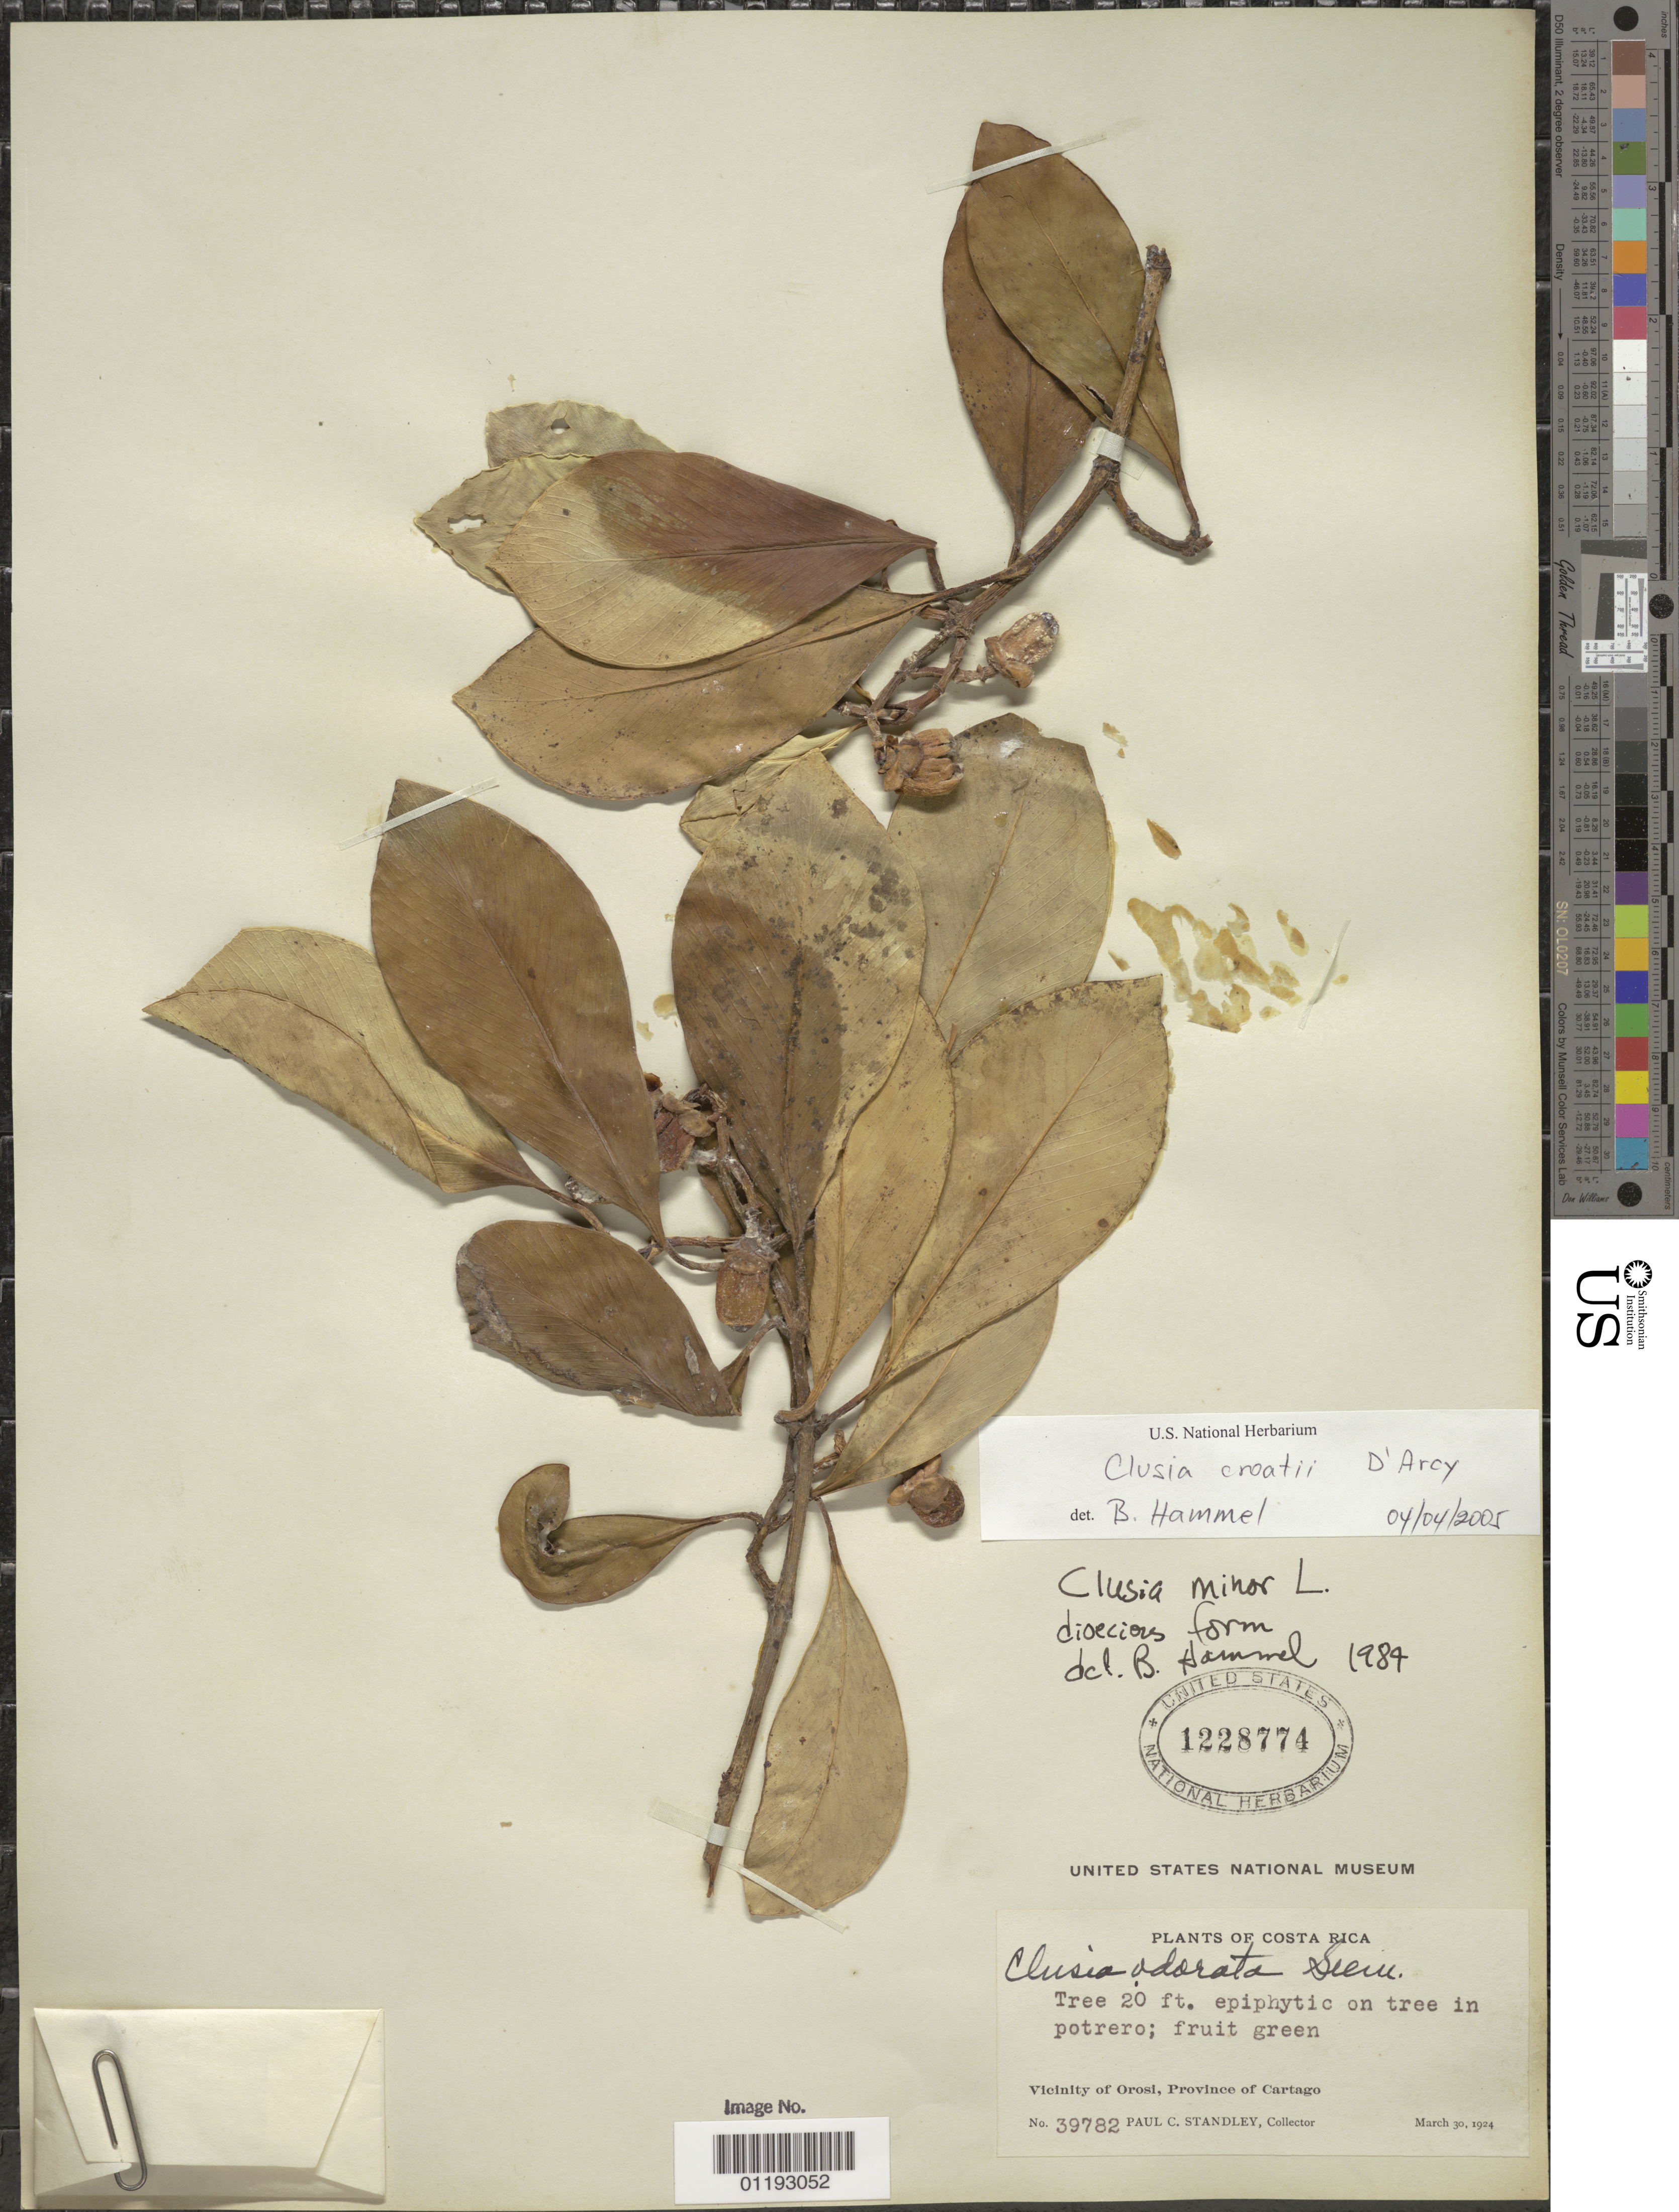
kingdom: Plantae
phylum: Tracheophyta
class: Magnoliopsida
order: Malpighiales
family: Clusiaceae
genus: Clusia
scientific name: Clusia croatii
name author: D'Arcy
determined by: Hammel, --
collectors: P. C. Standley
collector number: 39782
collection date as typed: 30 Mar 1924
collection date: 1924-03-30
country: Costa Rica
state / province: Cartago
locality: Orosi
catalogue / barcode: US 1228774